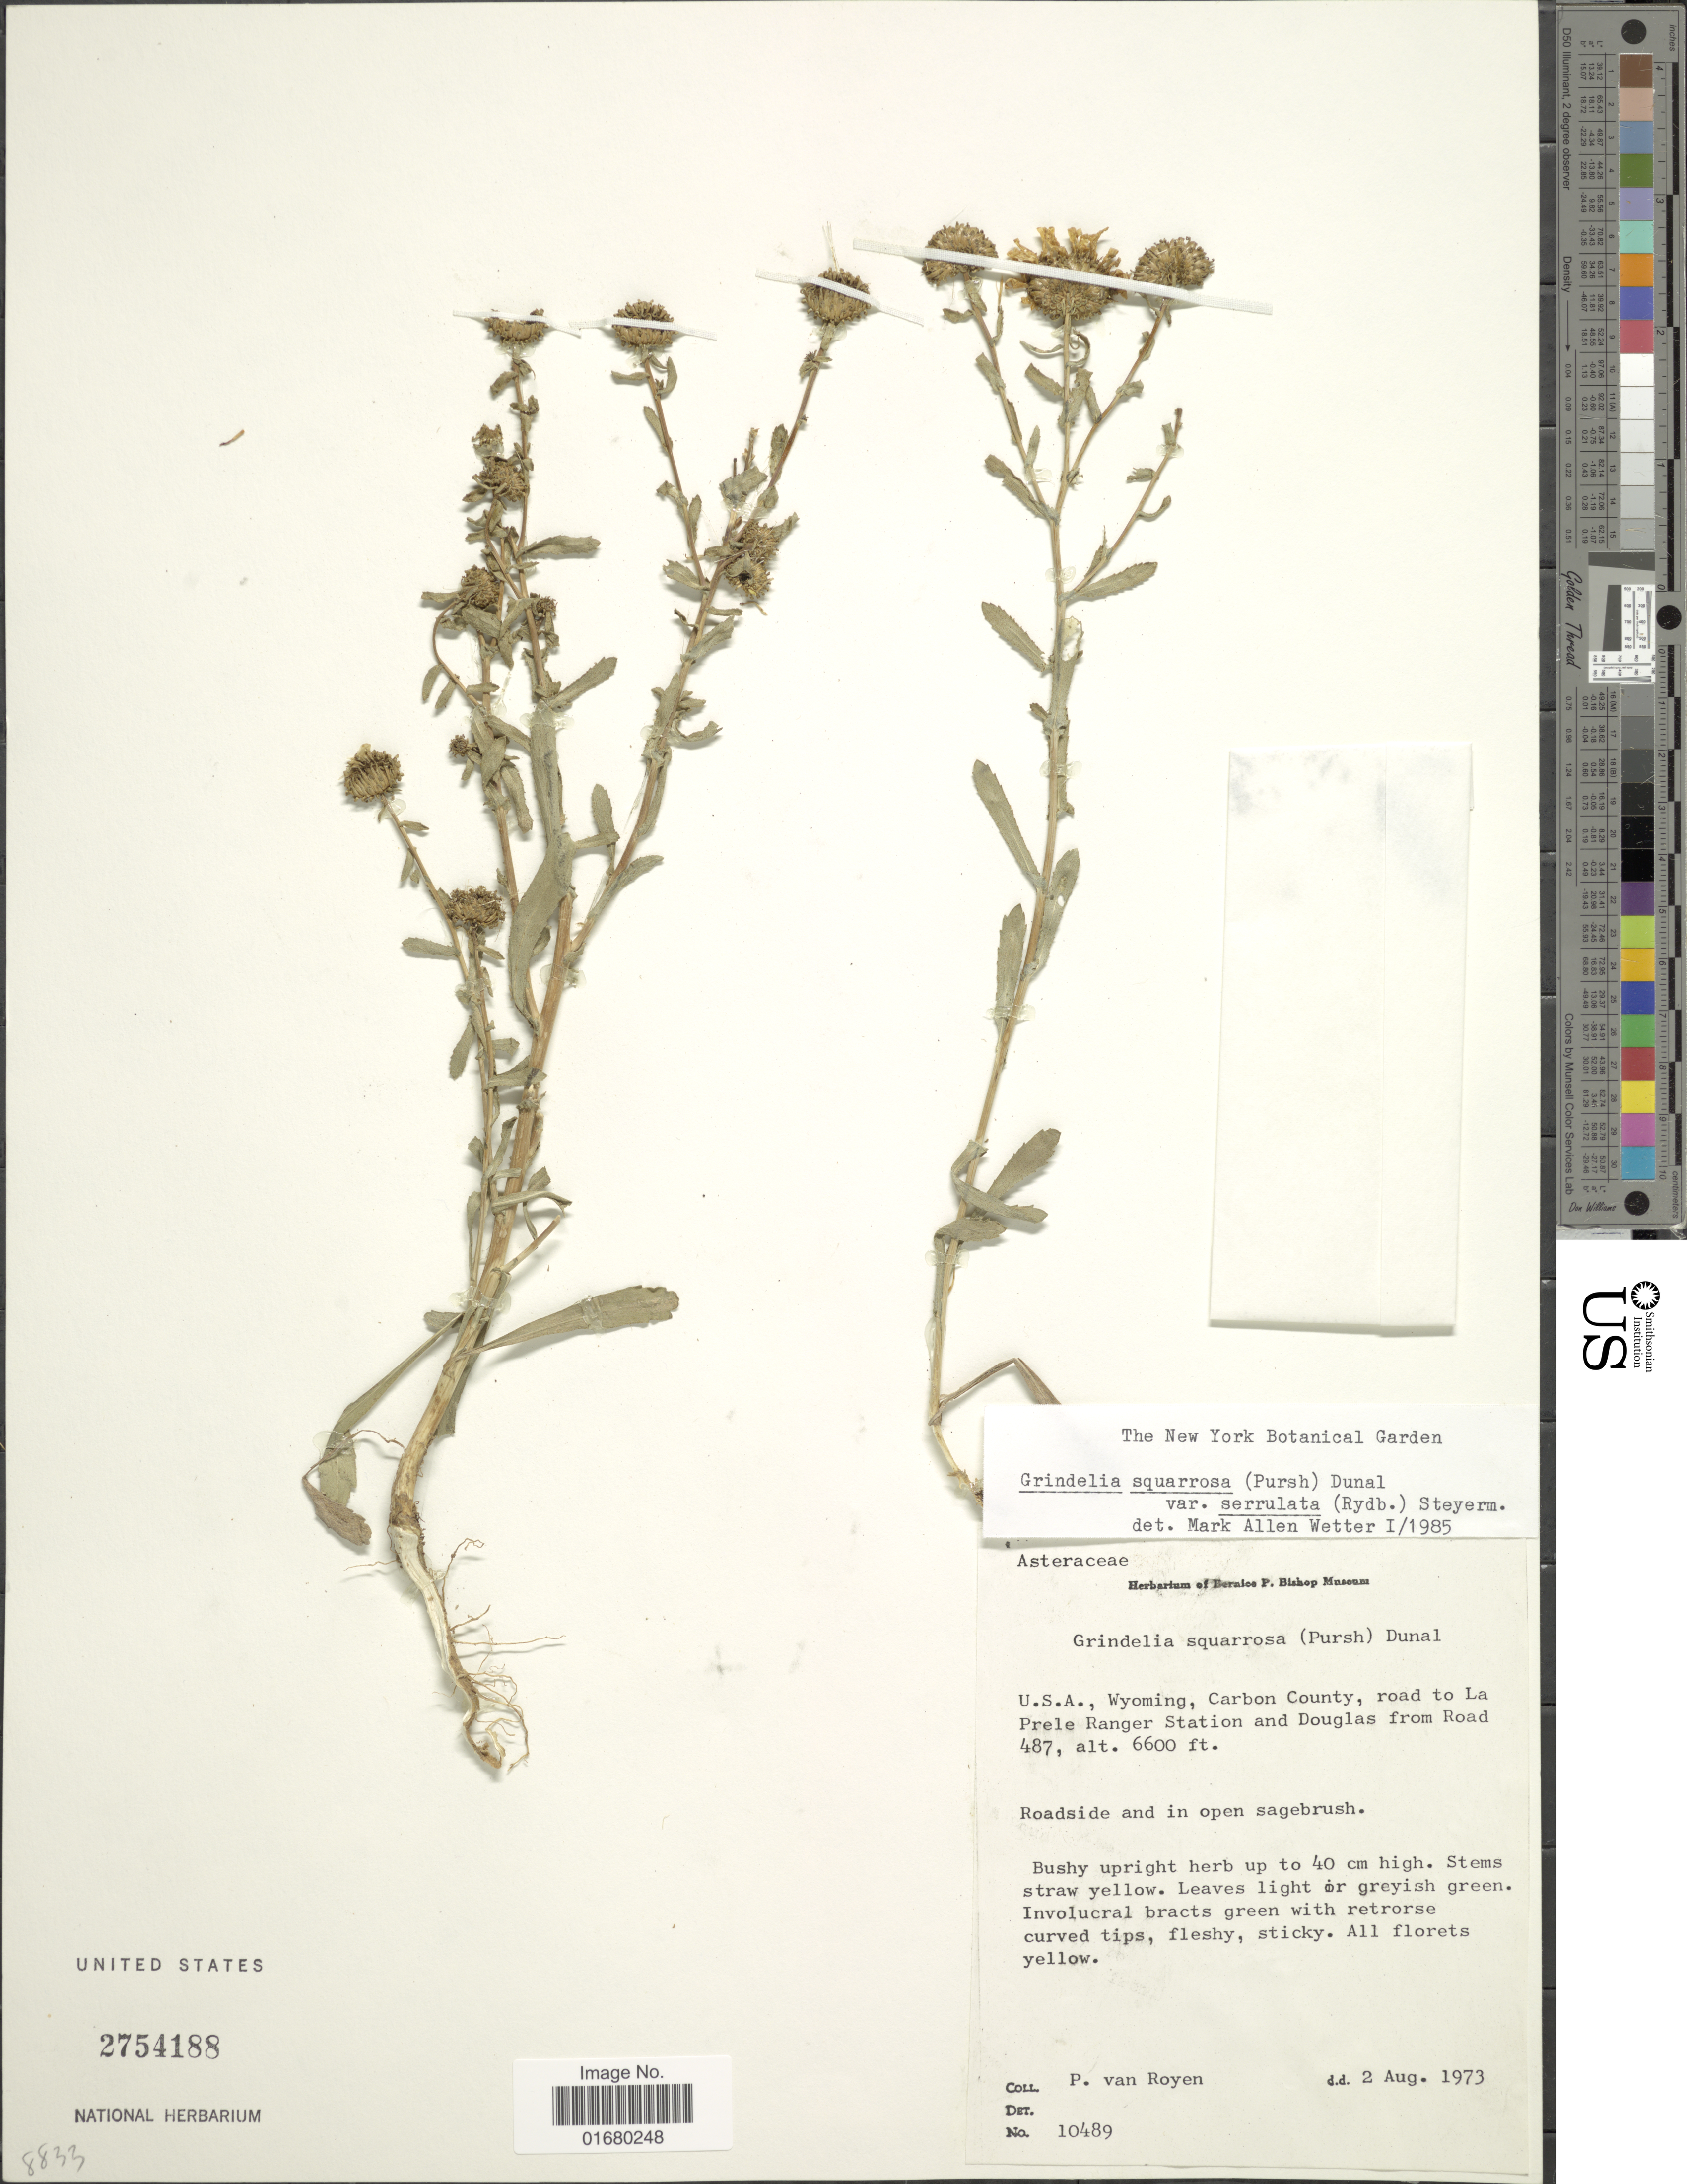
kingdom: Plantae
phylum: Tracheophyta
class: Magnoliopsida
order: Asterales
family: Asteraceae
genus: Grindelia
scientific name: Grindelia squarrosa var. serrulata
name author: (Rydb.) Steyerm.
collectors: P. van Royen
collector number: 10489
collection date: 1973-08-02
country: United States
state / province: Wyoming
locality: Carbon County, road to La Prele Ranger Station and Douglas from Road 487, Roadside and in open sagebrush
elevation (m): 2012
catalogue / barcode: US 2754188